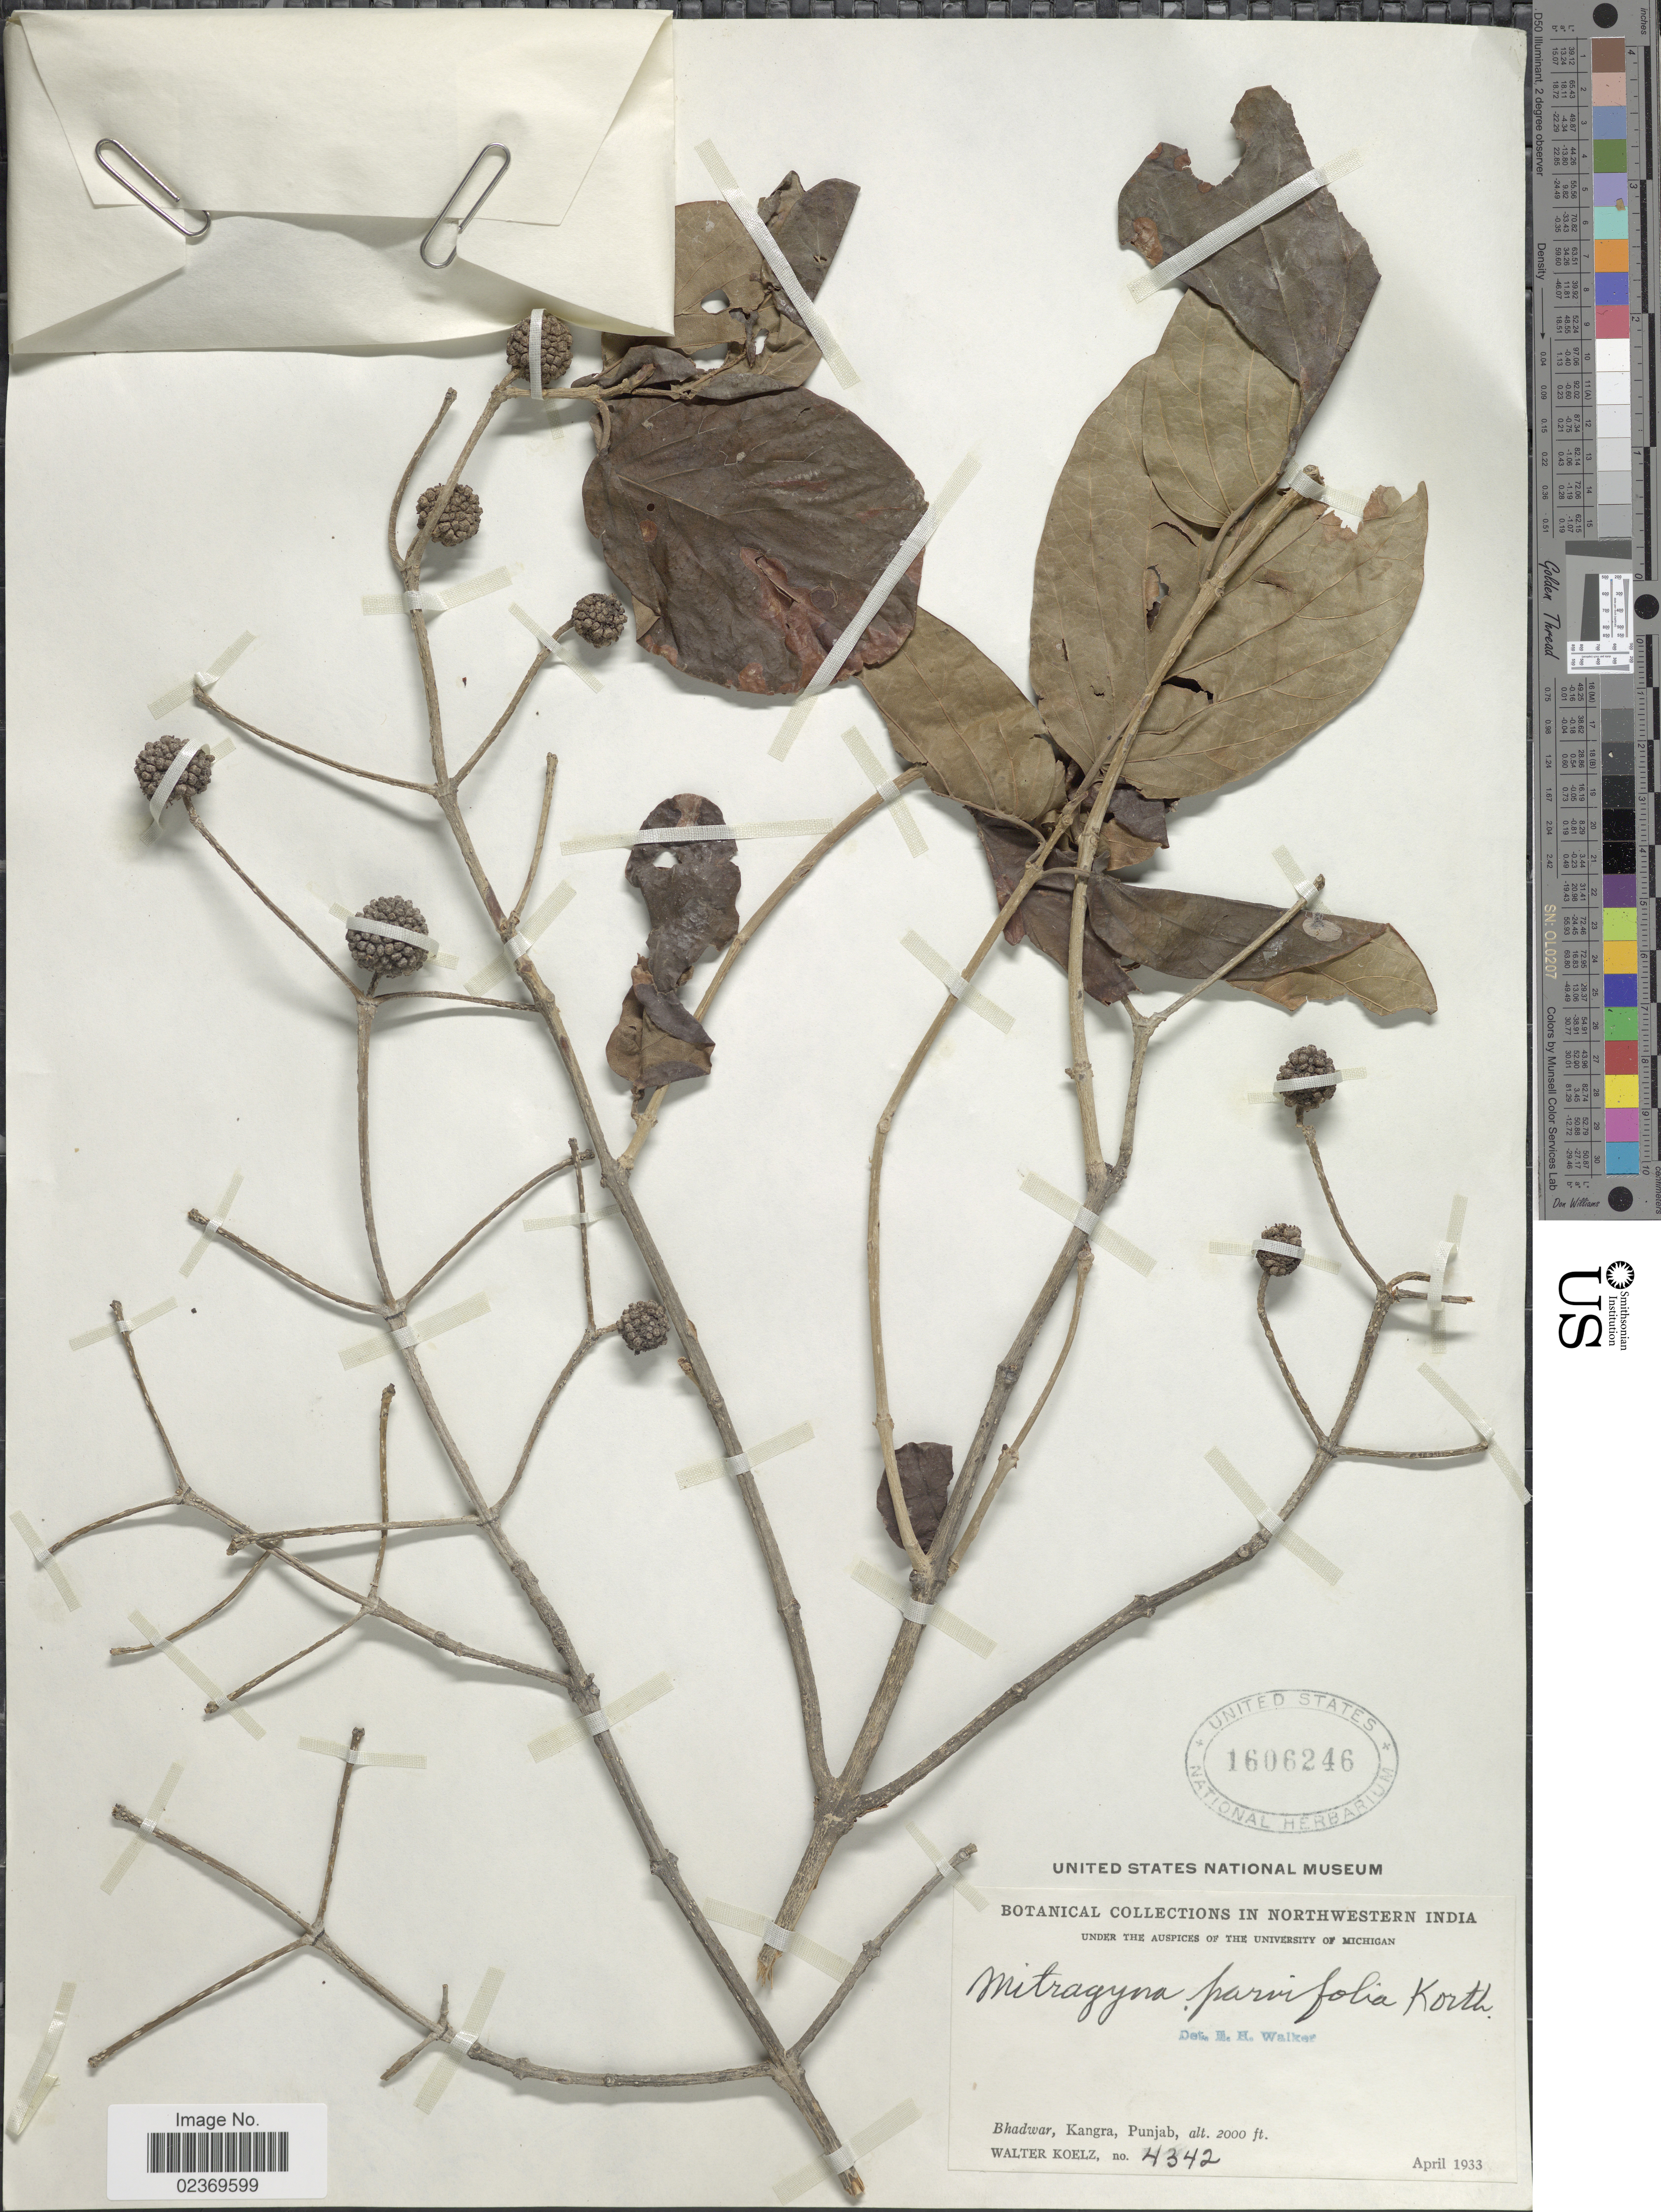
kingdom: Plantae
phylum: Tracheophyta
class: Magnoliopsida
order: Gentianales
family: Rubiaceae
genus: Mitragyna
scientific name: Mitragyna parvifolia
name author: (Roxb.) Korth.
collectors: W. N. Koelz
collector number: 4342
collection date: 1933-04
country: India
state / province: Punjab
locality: Bhadwar, Kangra, Punjab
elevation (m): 610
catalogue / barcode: US 1606246